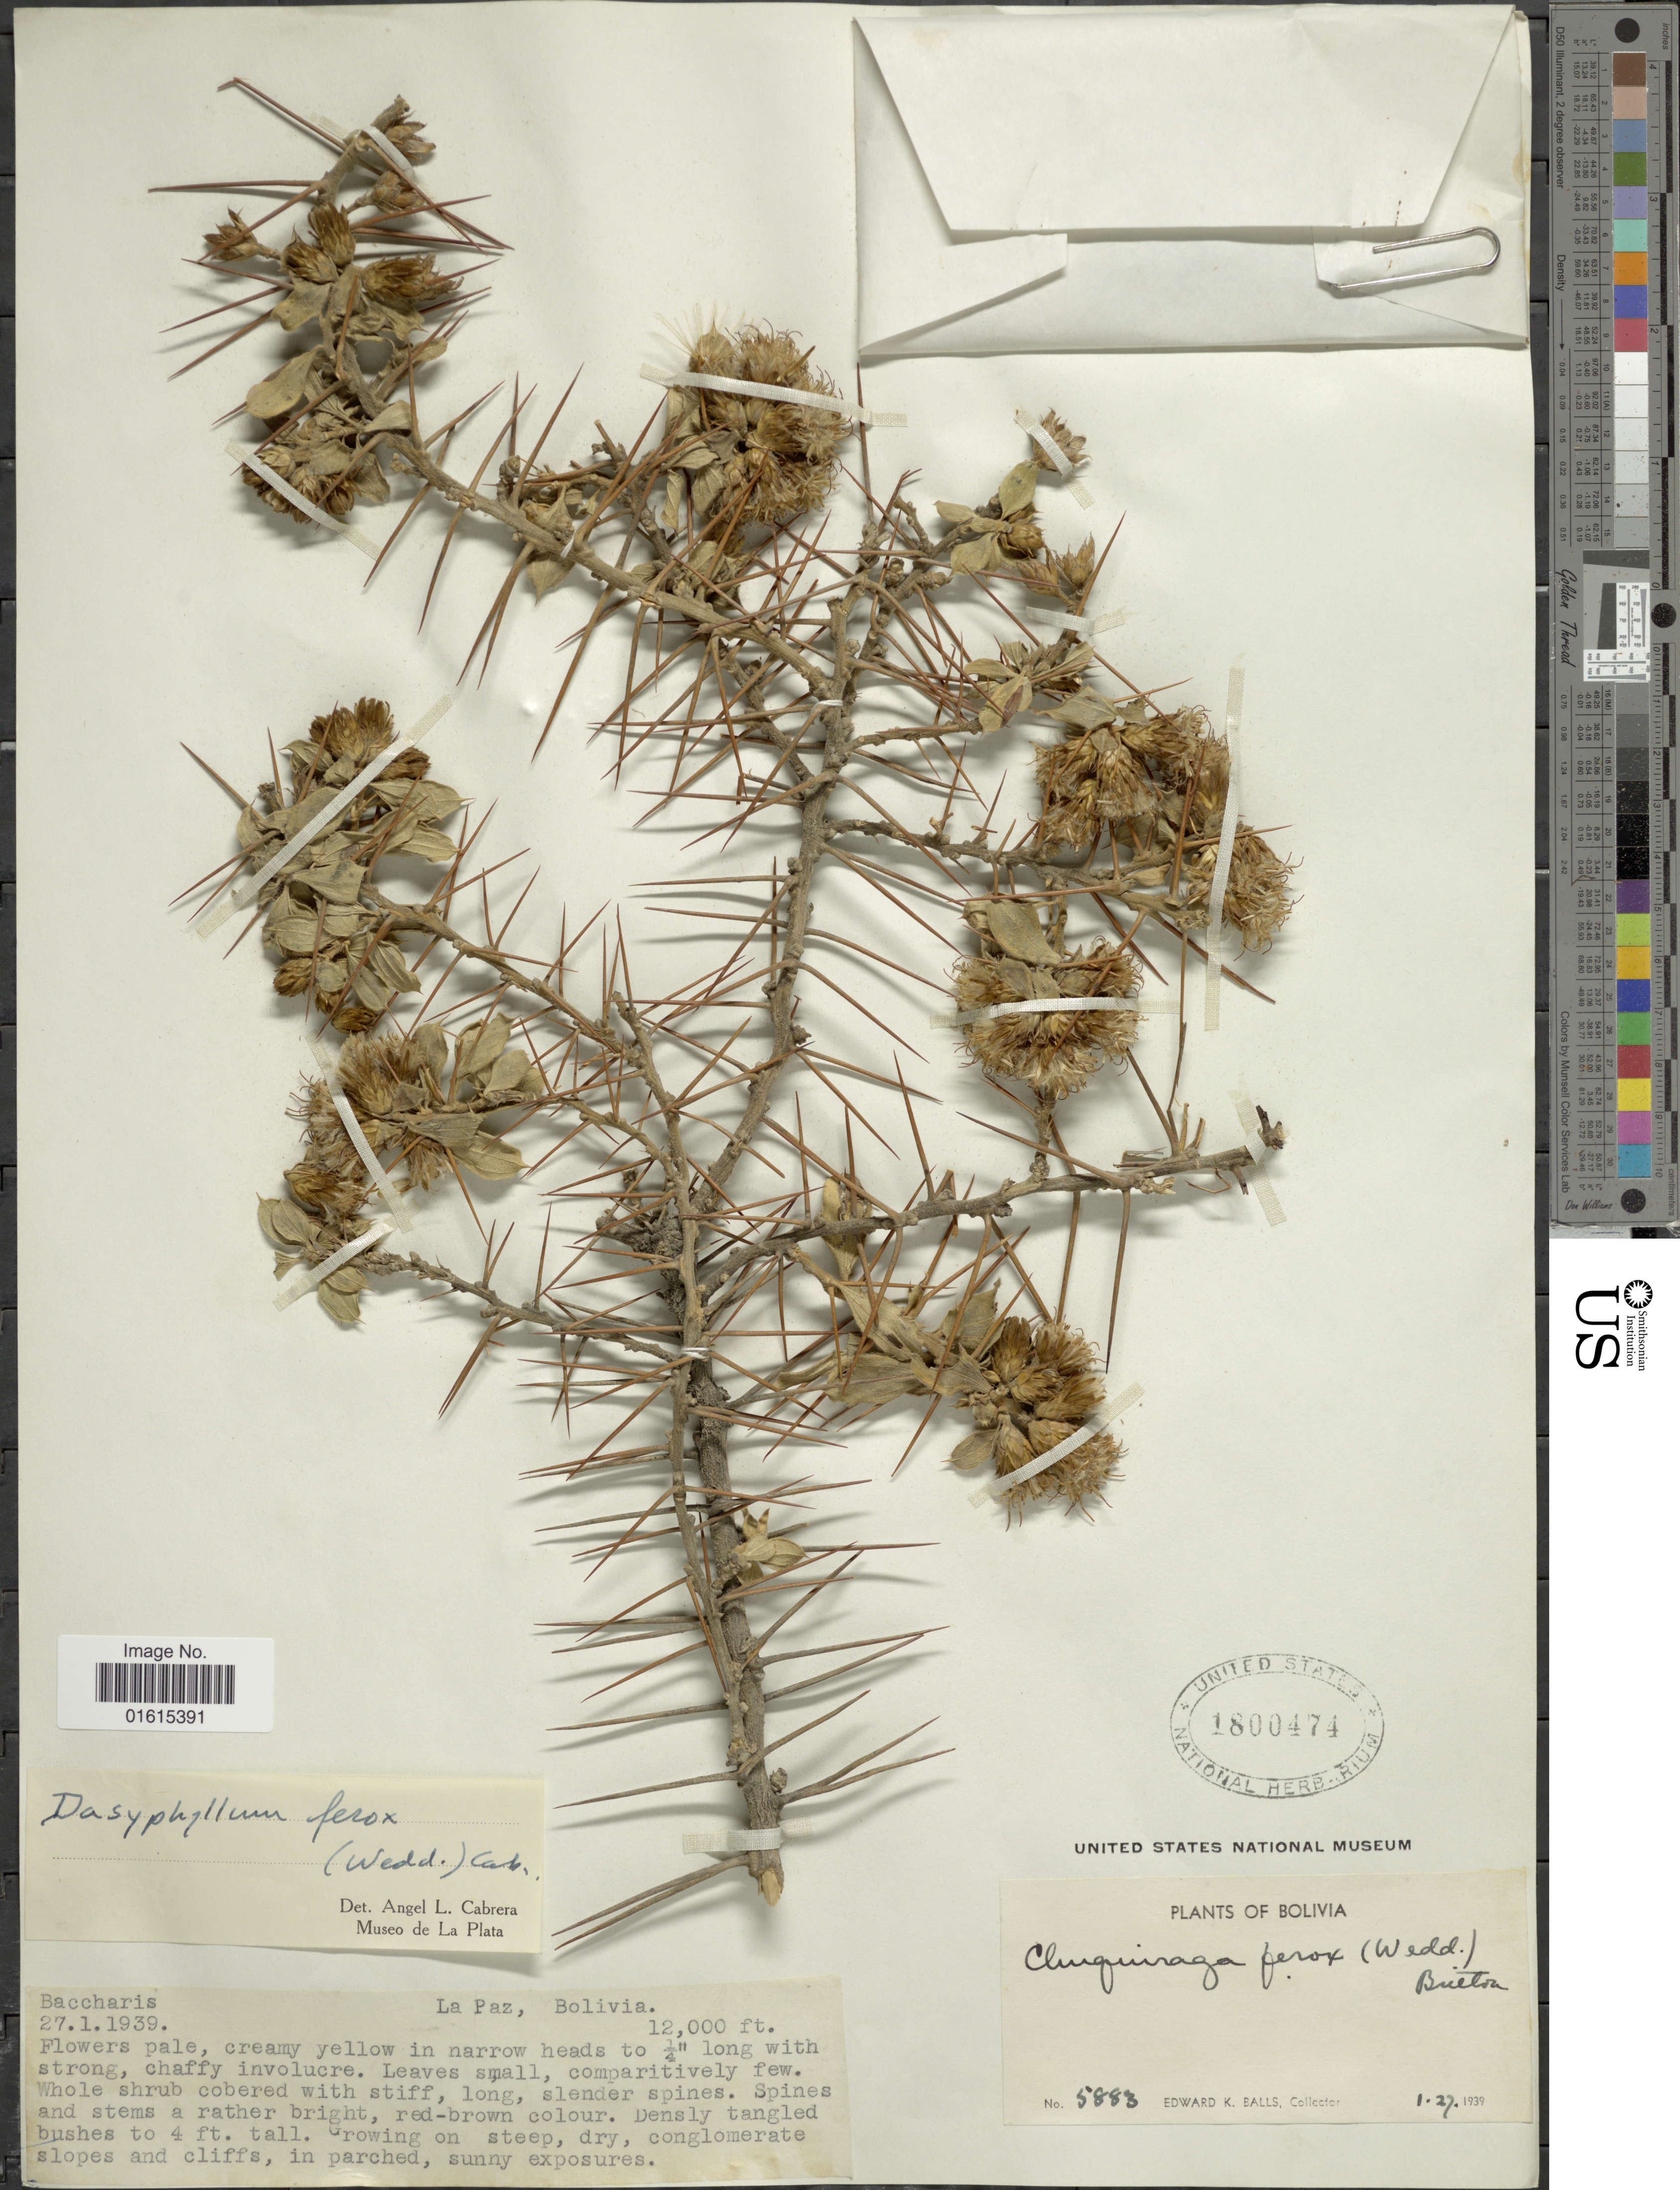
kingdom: Plantae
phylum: Tracheophyta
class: Magnoliopsida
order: Asterales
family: Asteraceae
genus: Dasyphyllum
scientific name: Dasyphyllum ferox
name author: (Wedd.) Cabrera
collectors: E. K. Balls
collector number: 5883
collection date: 1939-01-27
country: Bolivia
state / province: La Paz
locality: La Paz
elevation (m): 3658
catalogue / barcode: US 1800474